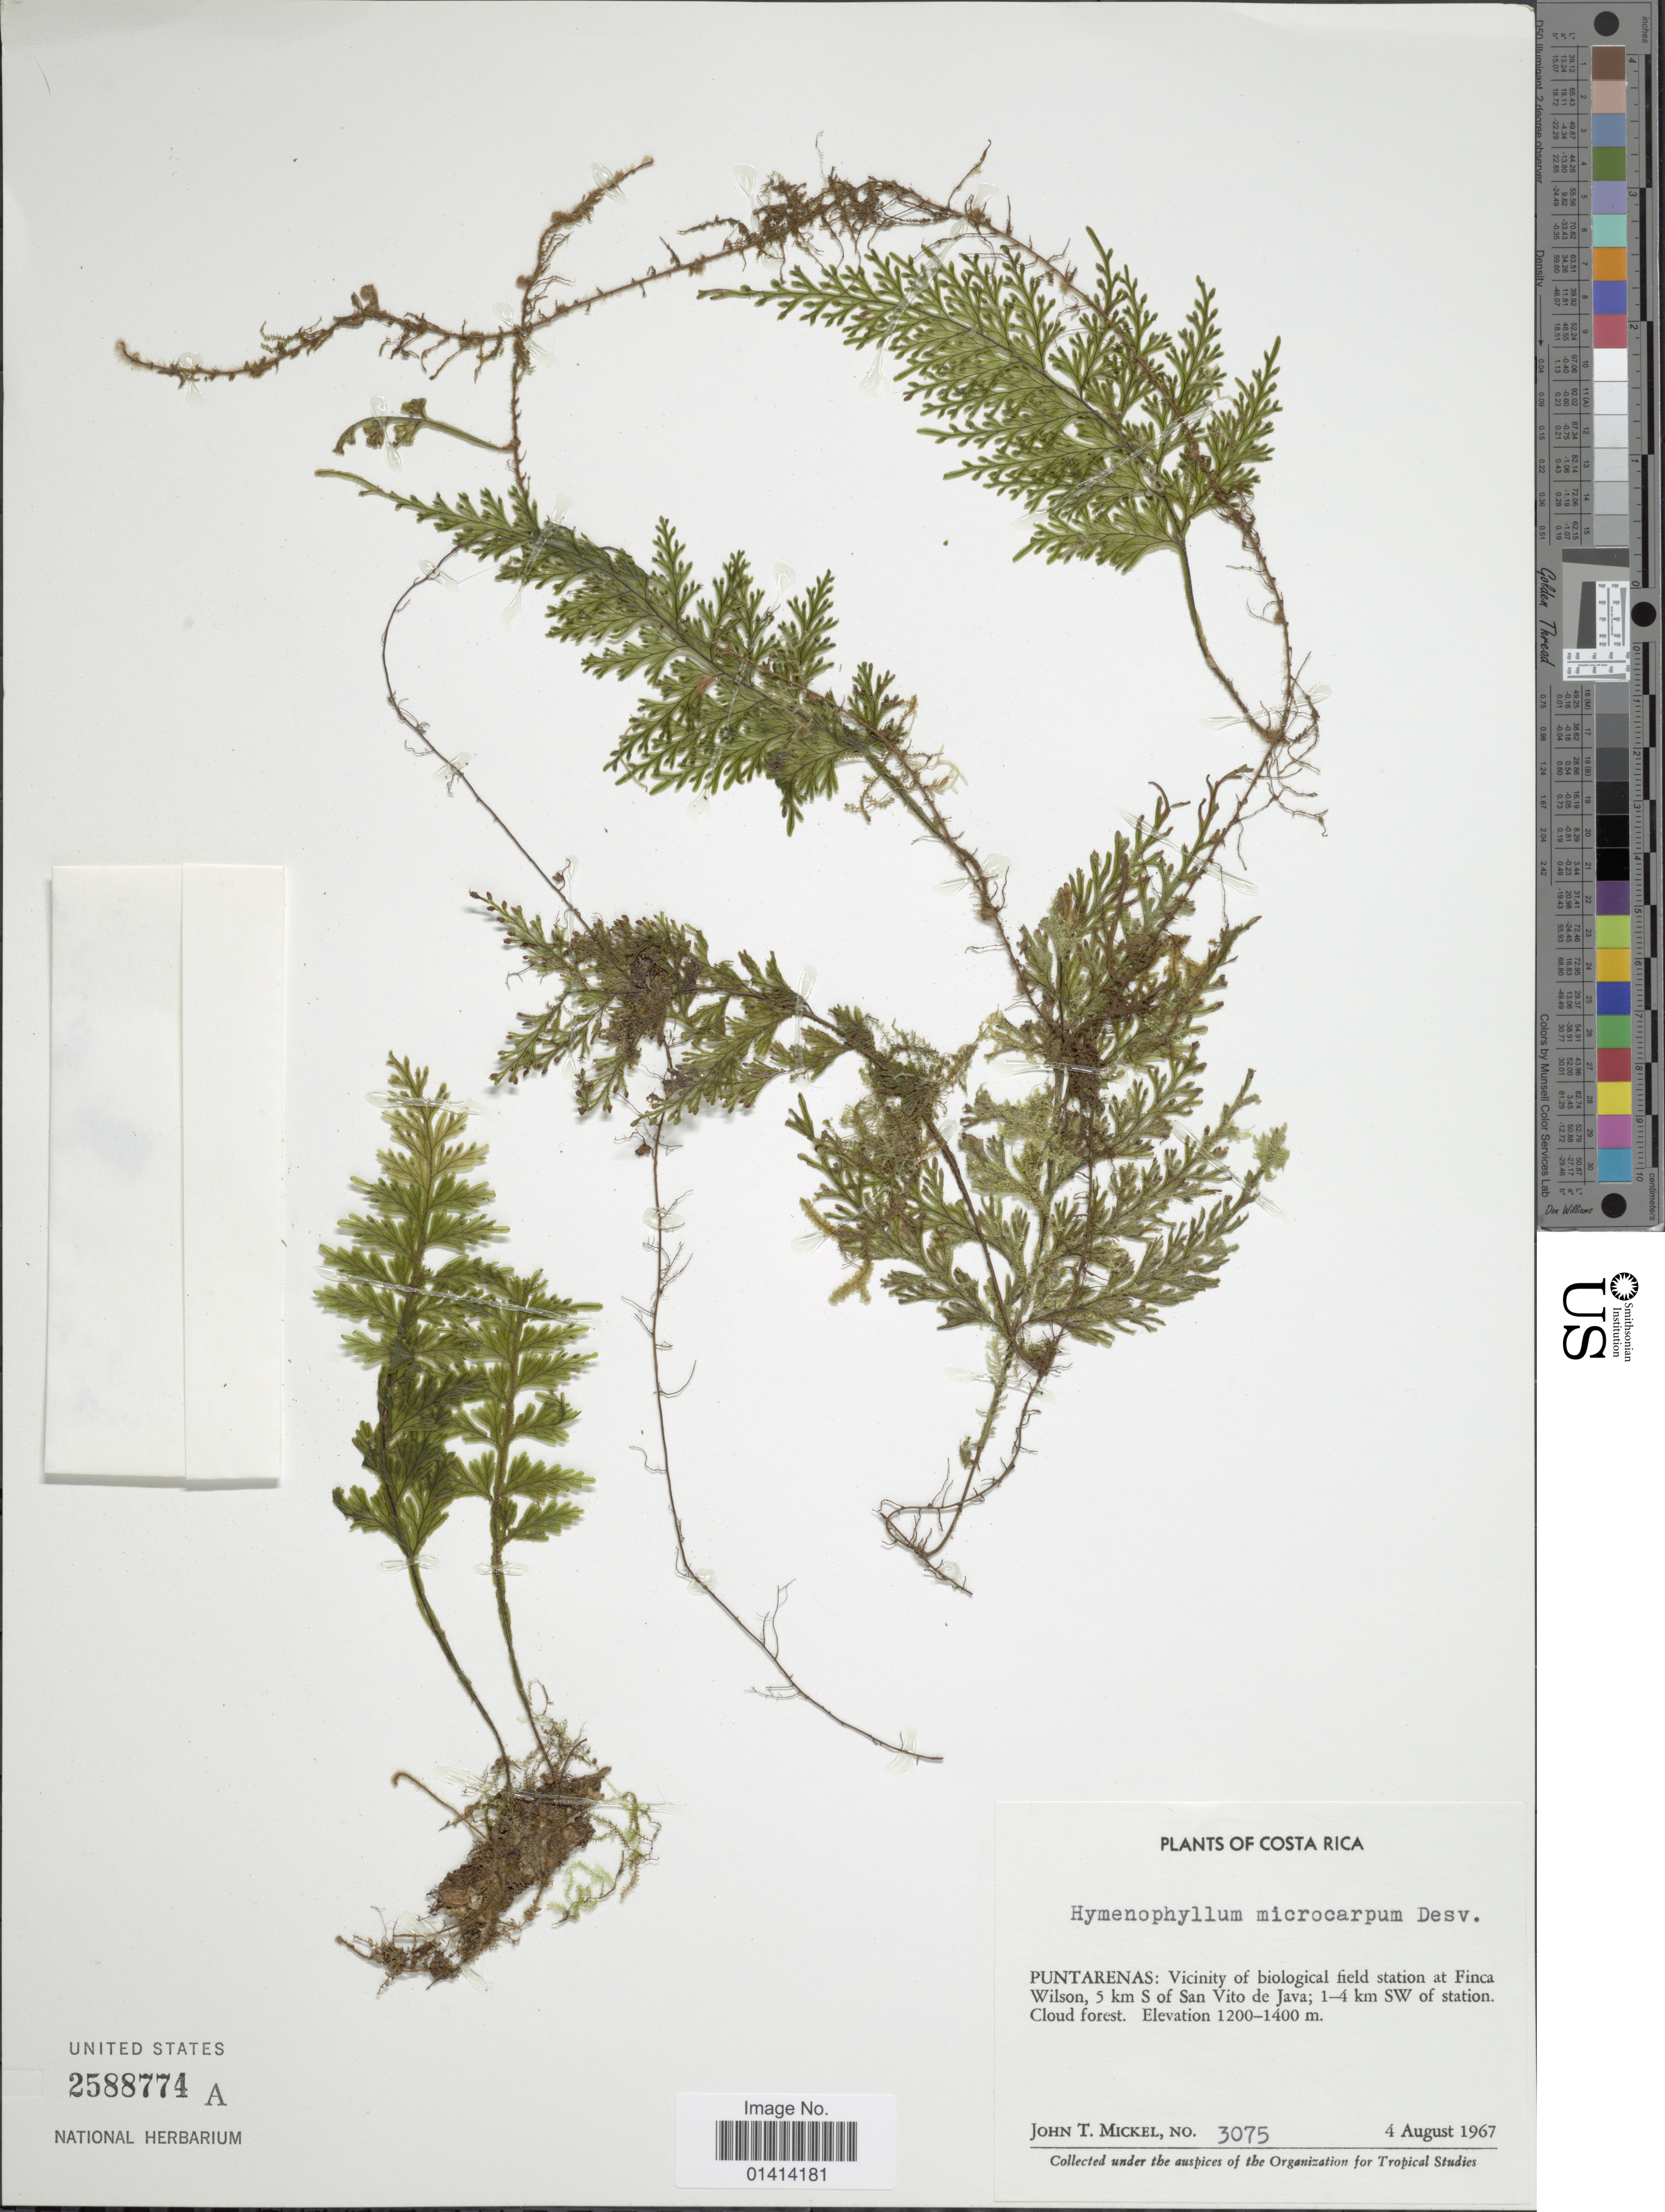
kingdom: Plantae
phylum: Tracheophyta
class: Polypodiopsida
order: Hymenophyllales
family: Hymenophyllaceae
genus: Hymenophyllum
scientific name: Hymenophyllum microcarpum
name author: (Desv.) Lellinger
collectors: J. T. Mickel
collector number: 3075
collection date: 1967-08-04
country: Costa Rica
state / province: Puntarenas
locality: Vicinity of biological field station at Finca Wilson, 5 km S of San Vito de Java; 1-4 km SW of station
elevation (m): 1200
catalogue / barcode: US 2588774A